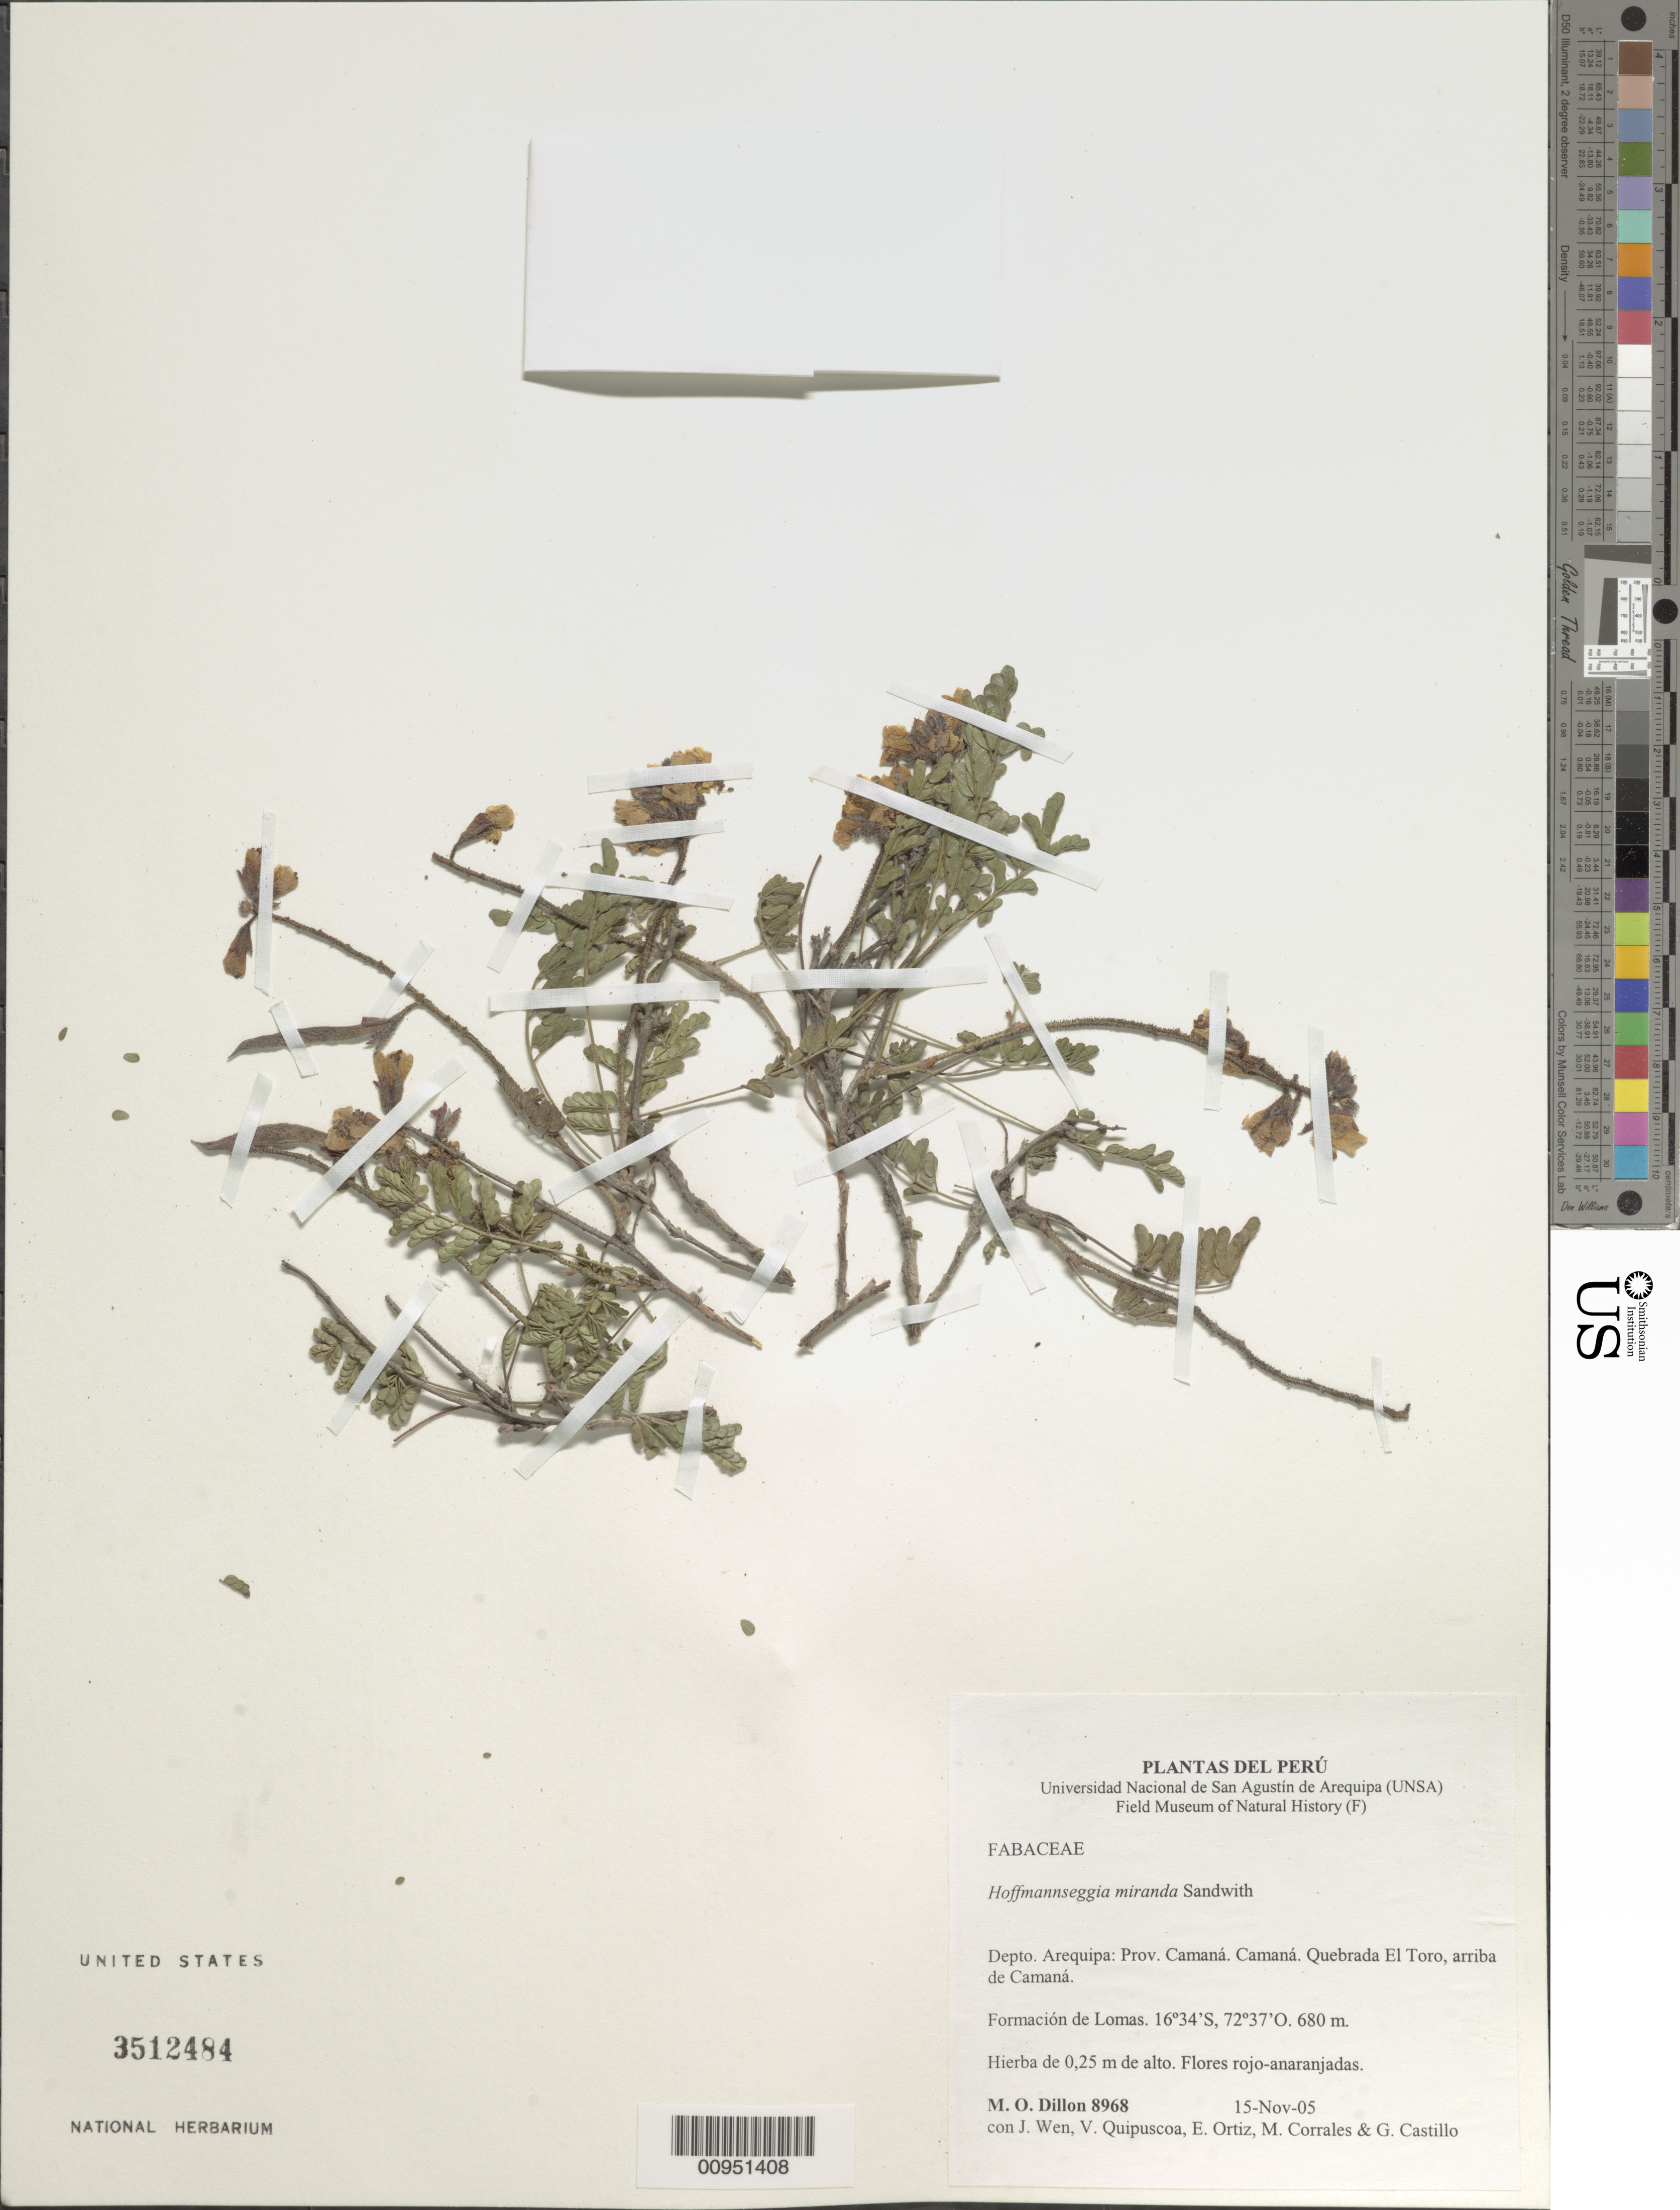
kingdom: Plantae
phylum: Tracheophyta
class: Magnoliopsida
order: Fabales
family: Fabaceae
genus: Hoffmannseggia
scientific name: Hoffmannseggia miranda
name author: (Sandwith) Sandwith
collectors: M. O. Dillon, V. Quipuscoa, E. Ortiz, M. Corrales & G. Castillo C.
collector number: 8968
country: Peru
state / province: Arequipa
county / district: Camaná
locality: Camana, Quebrada El Toro, arriba de Camana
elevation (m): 680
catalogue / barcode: US 3512484